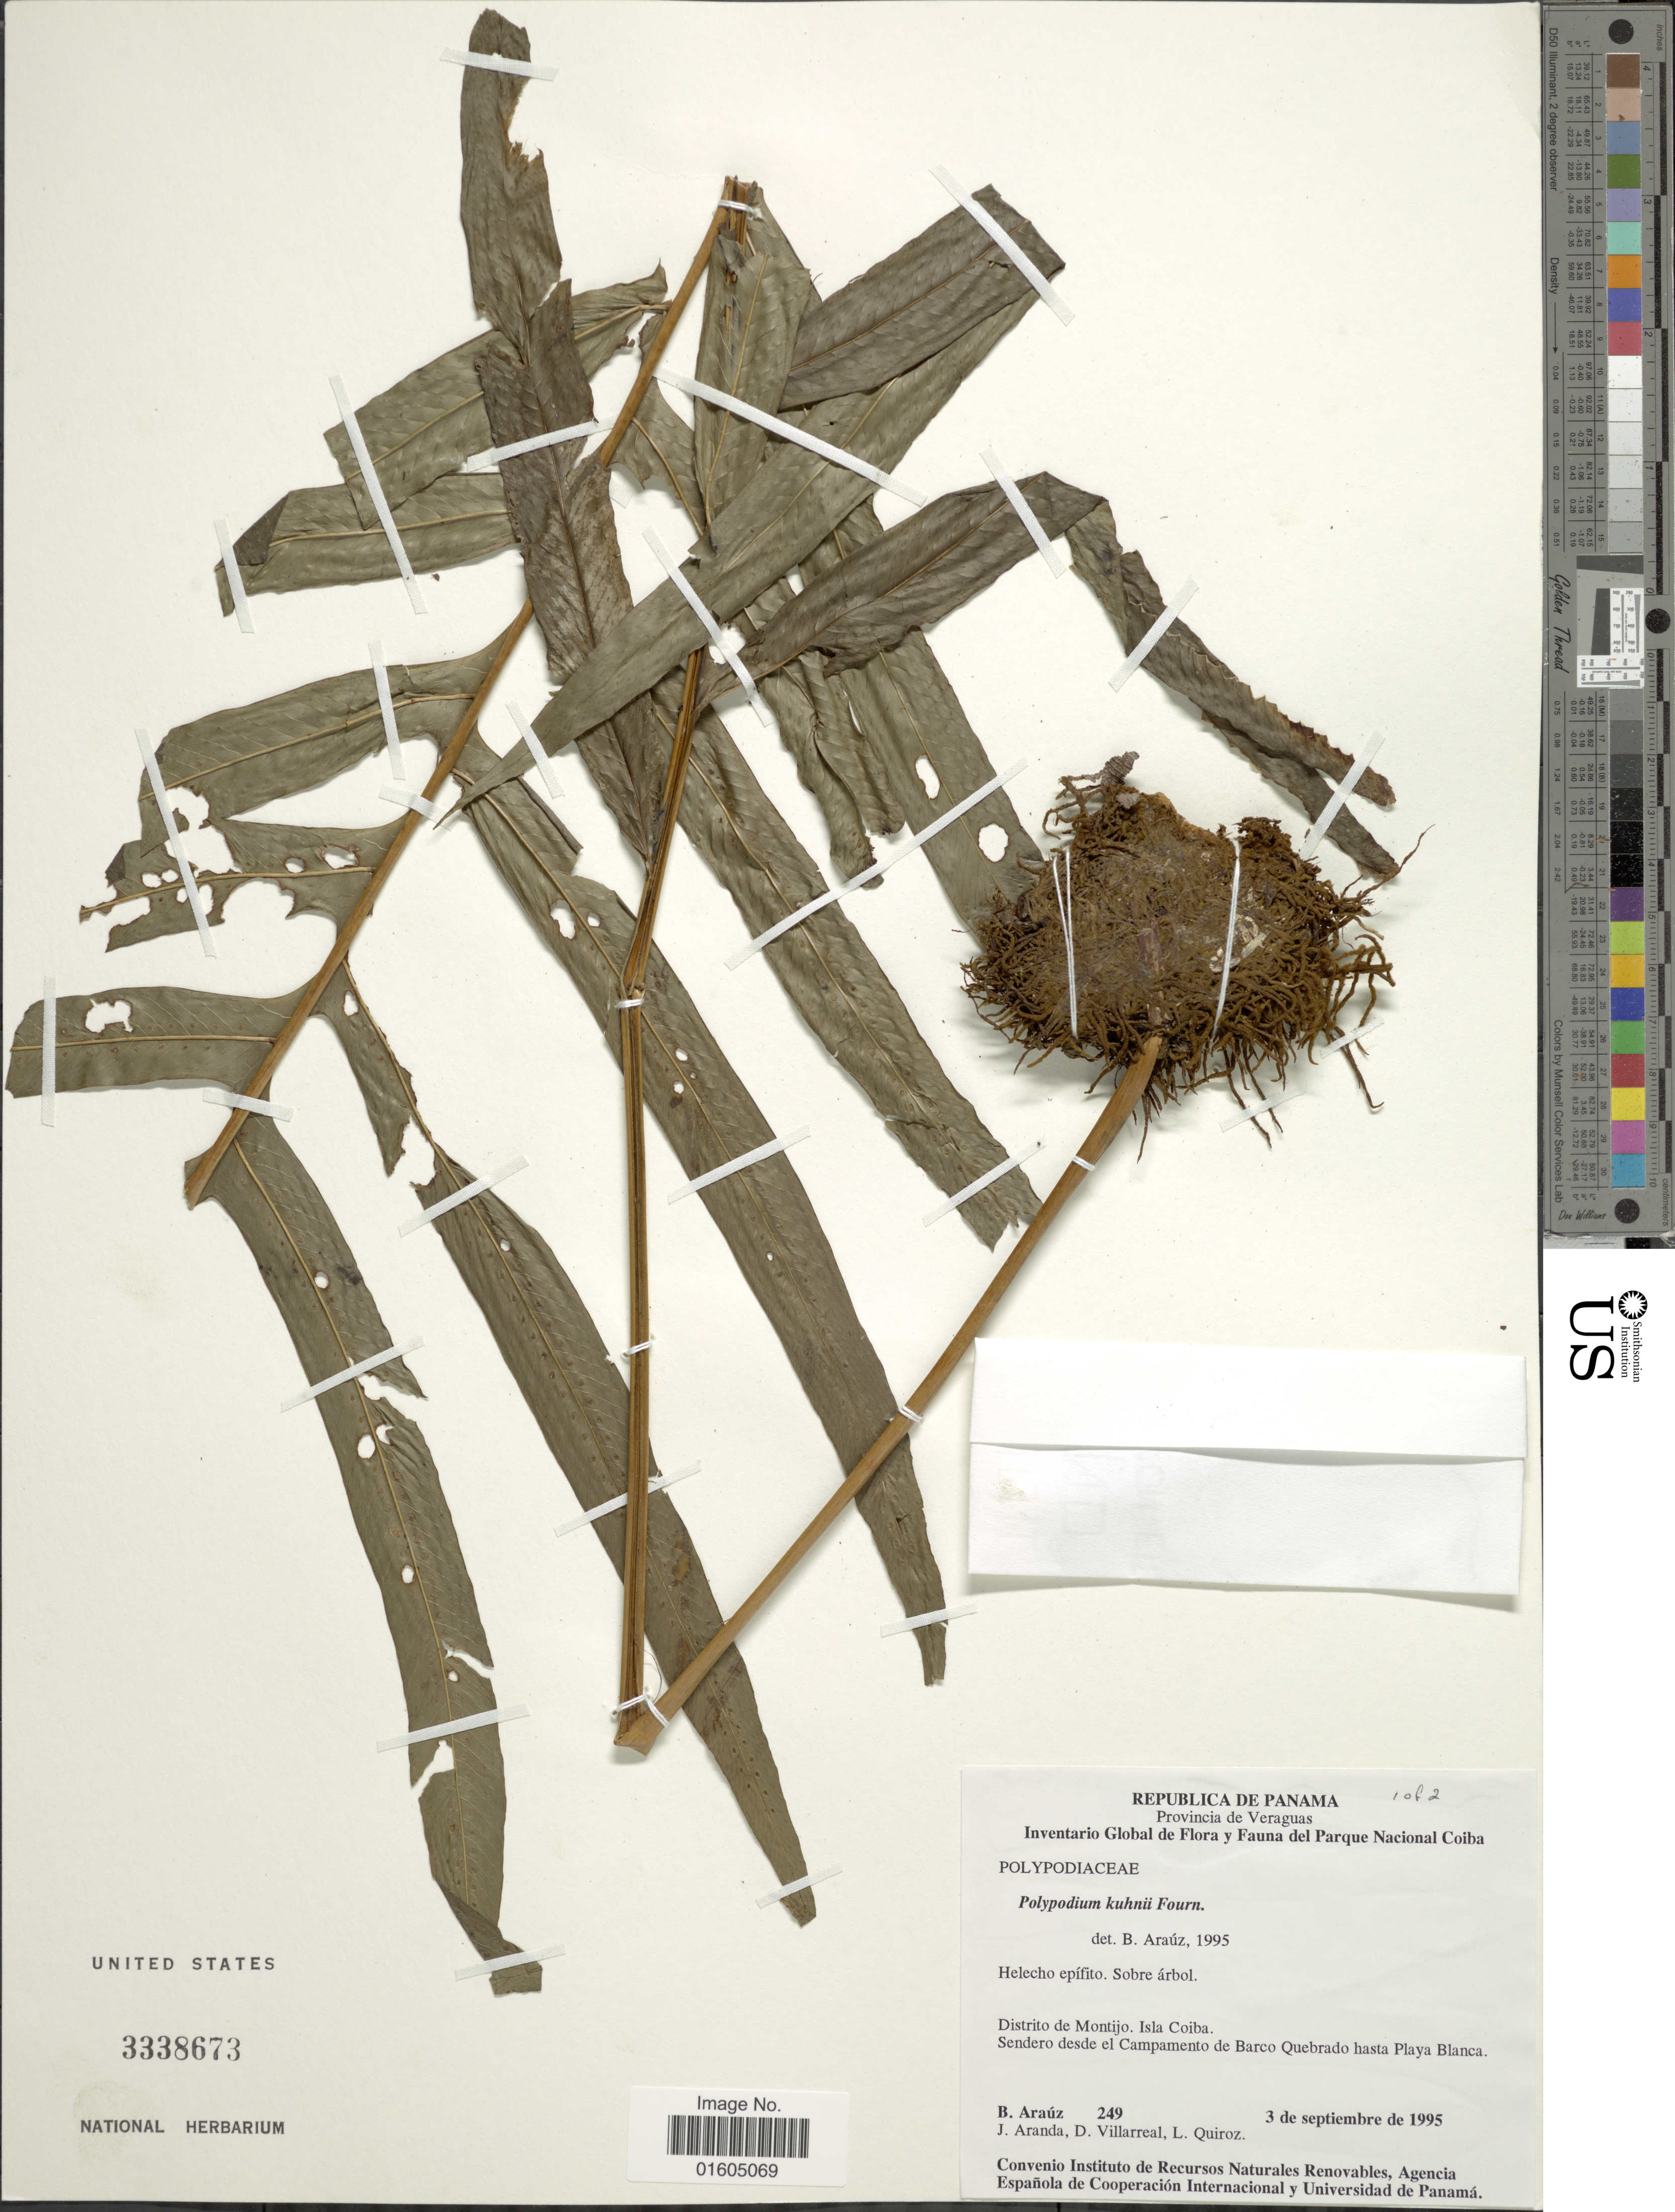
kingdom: Plantae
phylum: Tracheophyta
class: Polypodiopsida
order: Polypodiales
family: Polypodiaceae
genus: Serpocaulon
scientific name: Serpocaulon attenuatum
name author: (Humb. & Bonpl. ex Willd.) A.R. Sm.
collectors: B. Araúz, J. Aranda, D. Villarreal & L. Quiroz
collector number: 249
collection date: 1995-09-03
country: Panama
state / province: Veraguas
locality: Panama. Provincia de Veraguas. Destrito de Montijo. Isla Coiba. Sendero desde el Campamento de Barco Quebrado hasta Playa Blanca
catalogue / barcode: US 3338673